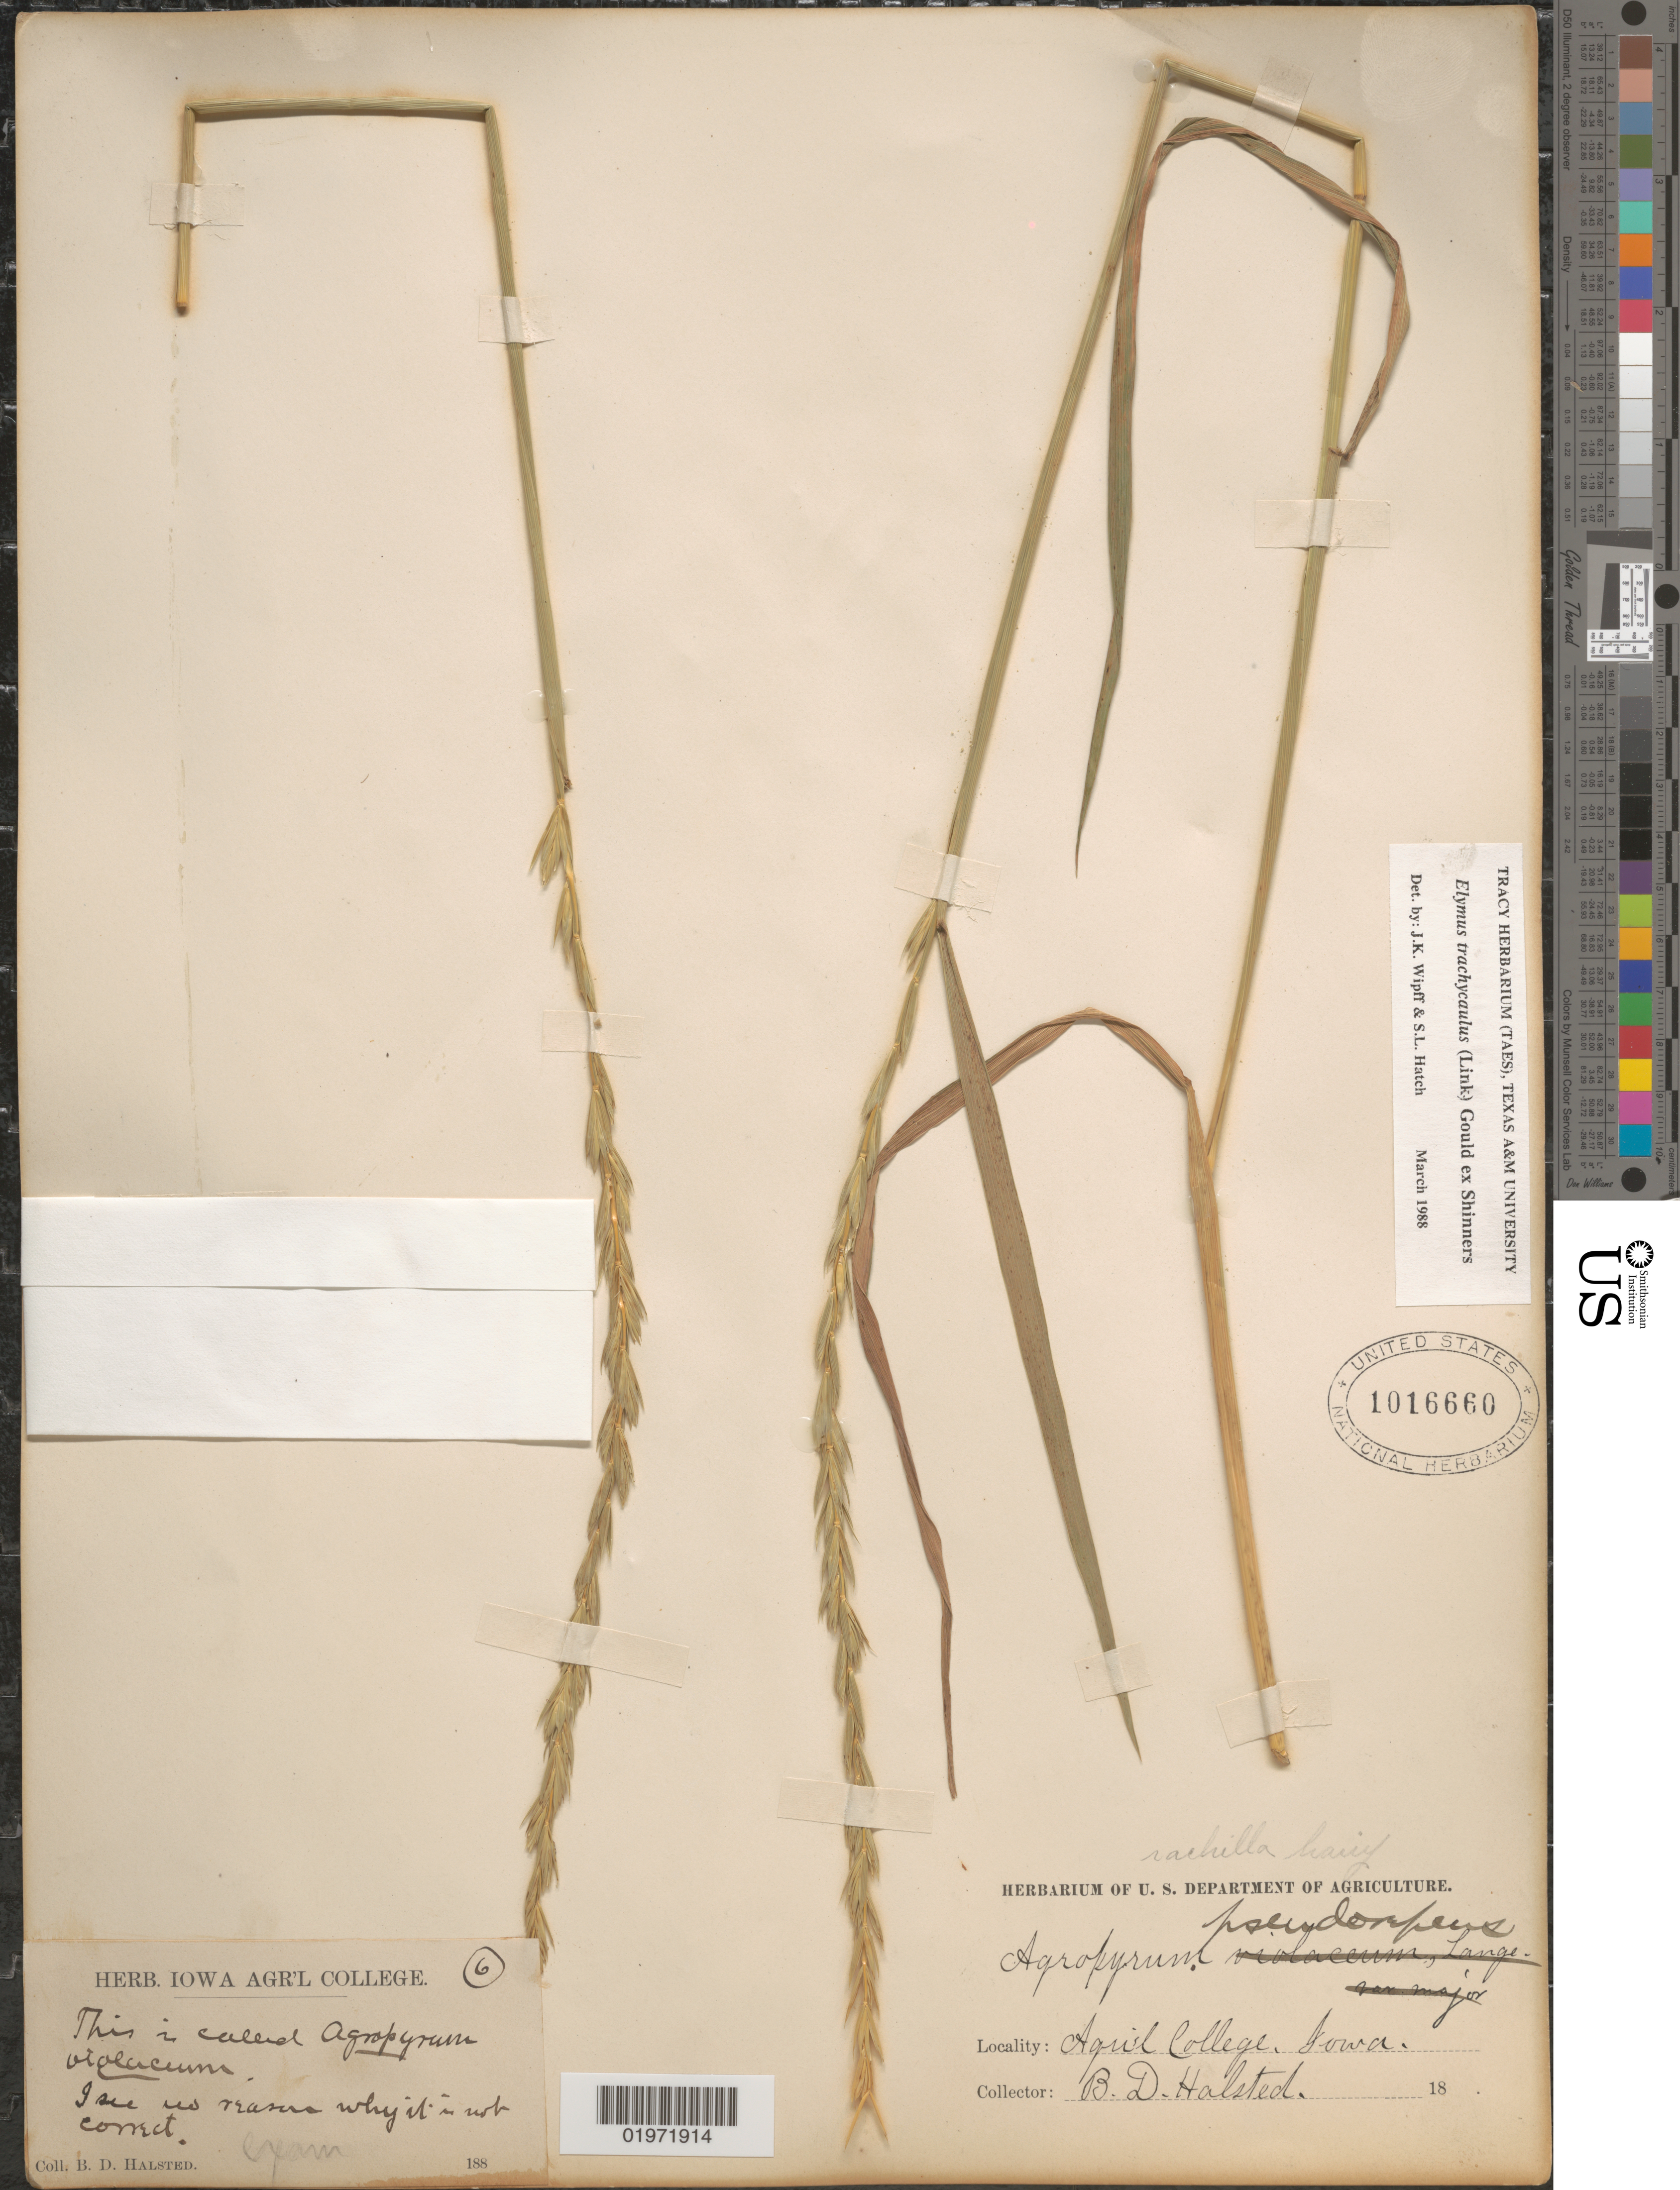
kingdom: Plantae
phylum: Tracheophyta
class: Liliopsida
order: Poales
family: Poaceae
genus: Elymus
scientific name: Elymus trachycaulus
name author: (Link) Gould ex Shinners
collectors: B. Halsted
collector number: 6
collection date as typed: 188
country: United States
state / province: Iowa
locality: Agr'l College [unsure placement]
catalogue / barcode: US 1016660